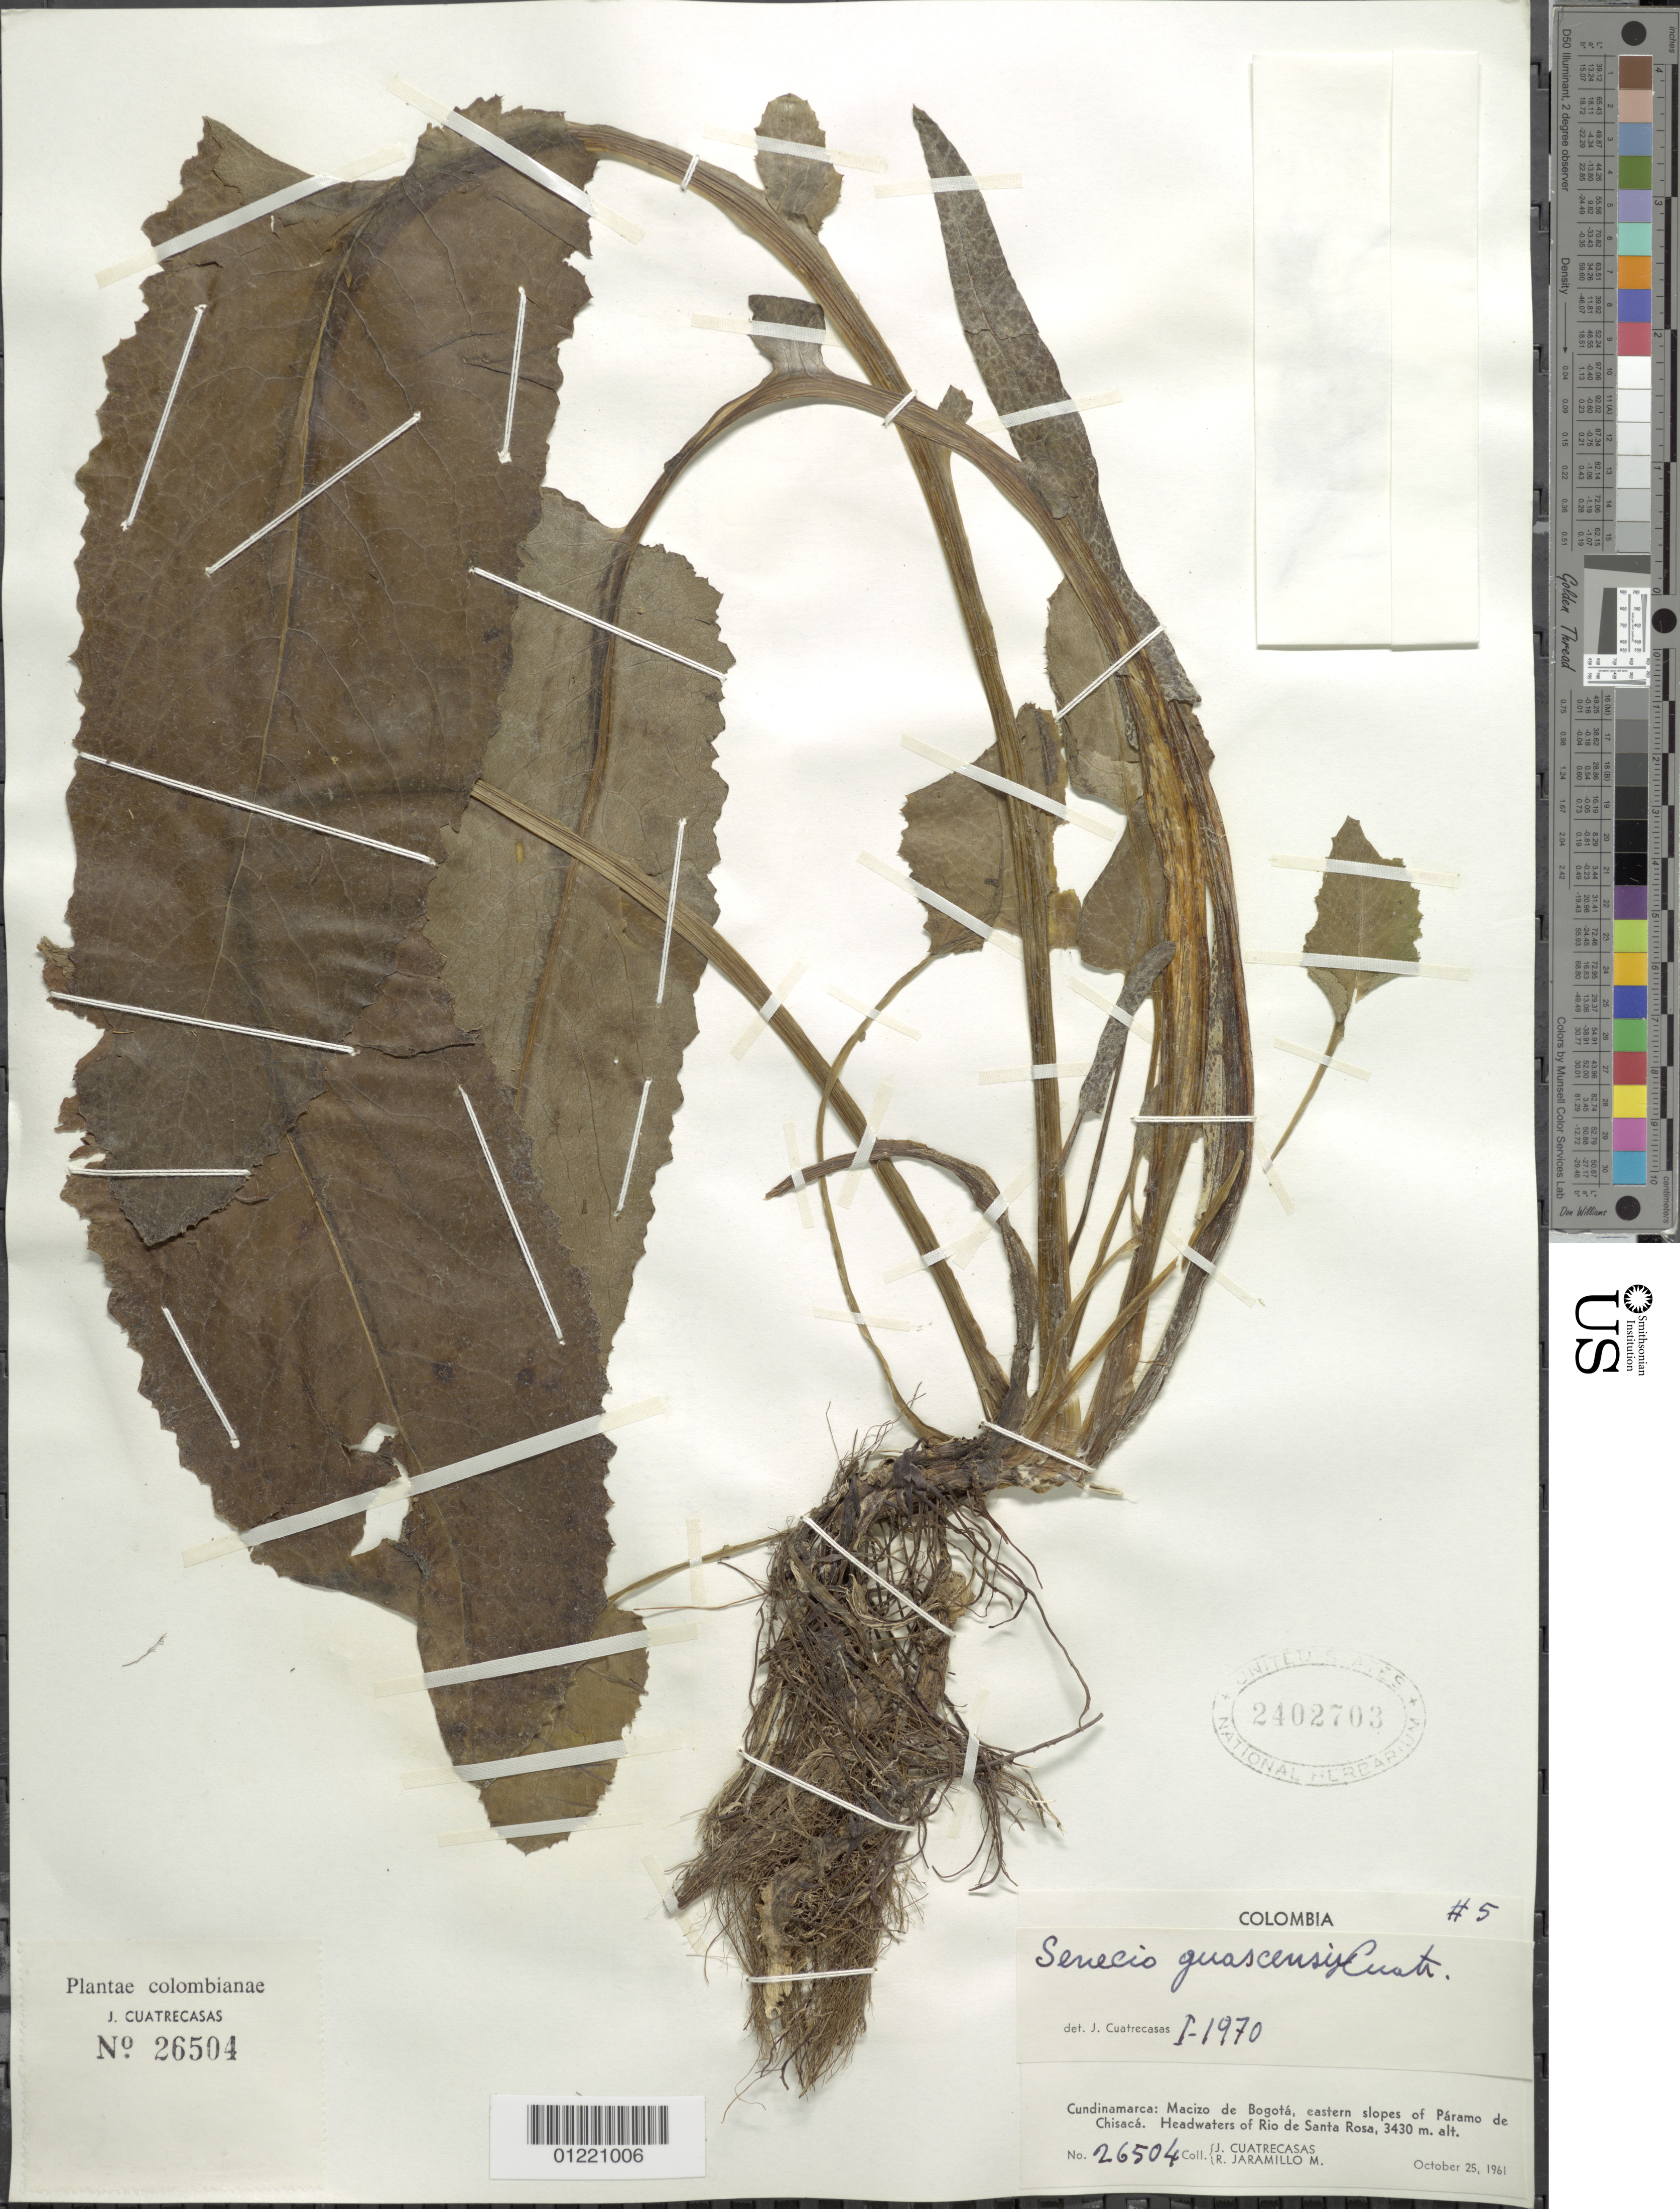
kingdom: Plantae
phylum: Tracheophyta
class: Magnoliopsida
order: Asterales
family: Asteraceae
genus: Senecio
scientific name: Senecio guascensis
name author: Cuatrec.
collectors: J. Cuatrecasas & R. Jaramillo M.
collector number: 26504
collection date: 1961-10-25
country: Colombia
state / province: Cundinamarca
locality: Macizo de Bogotá (Bogota Massif), eastern slopes of Paramo de Chisaca. Headwaters of Rio de Santa Rosa.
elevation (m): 3430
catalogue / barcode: US 2402703